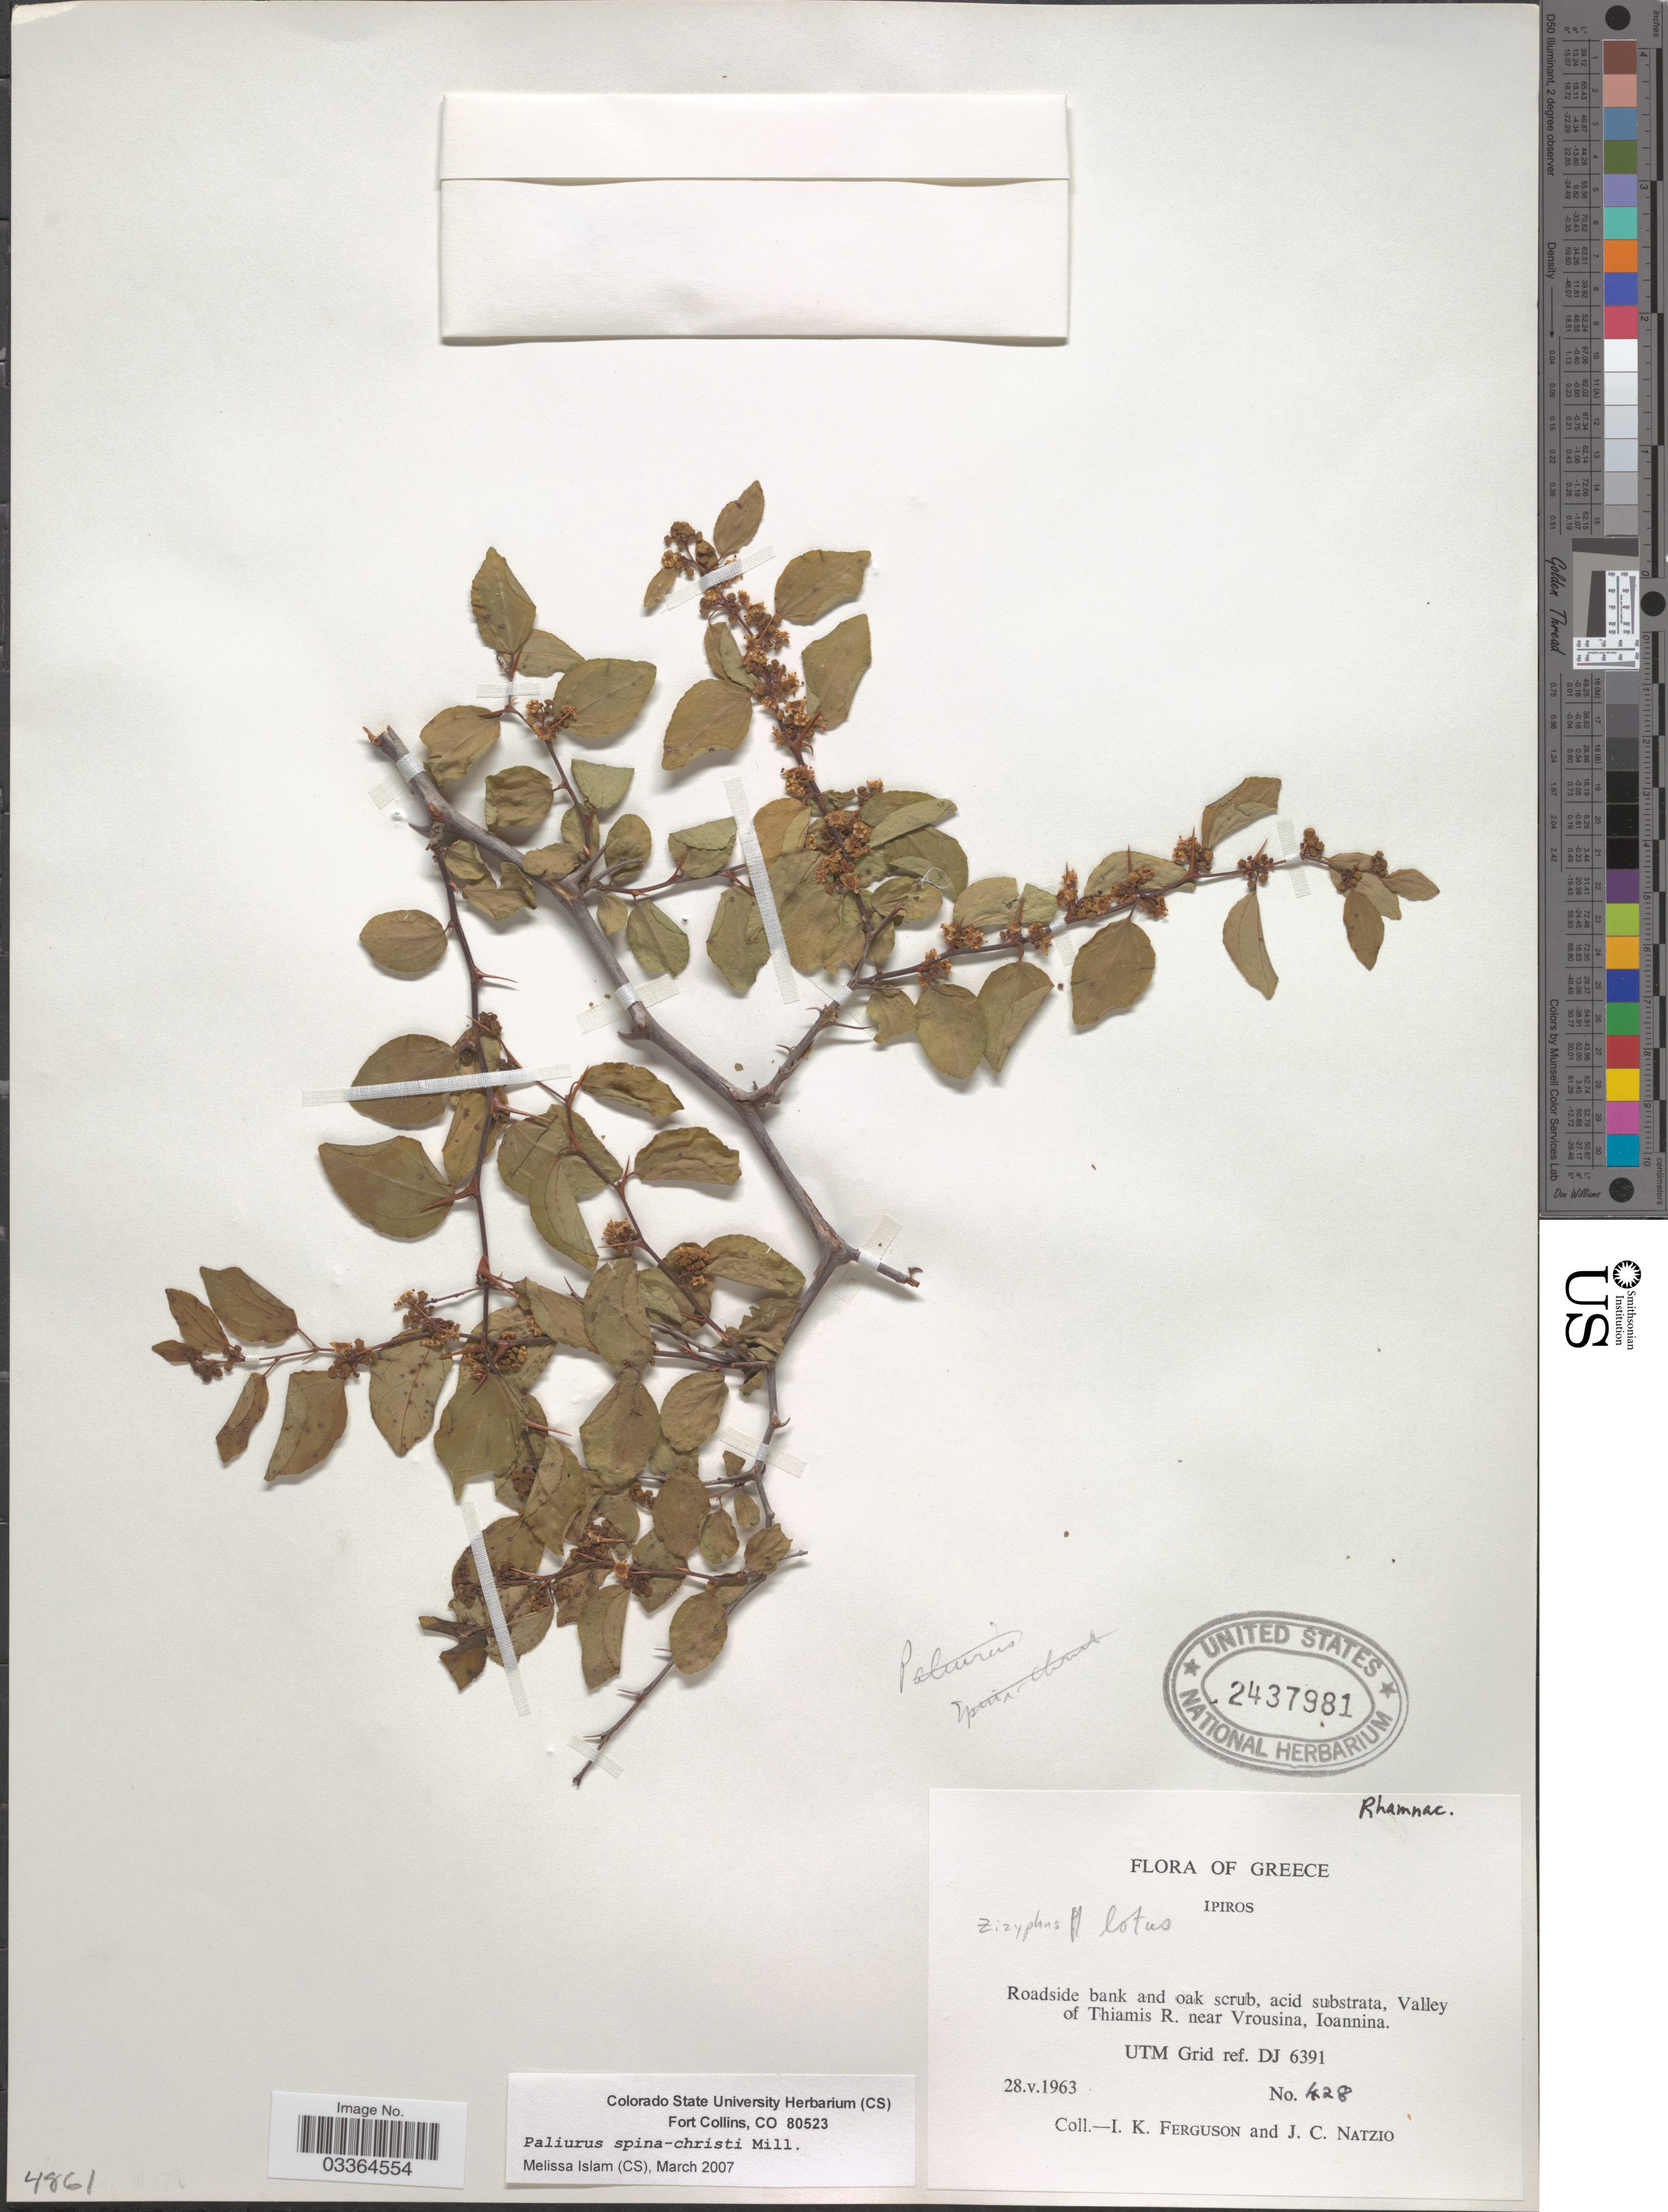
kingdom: Plantae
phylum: Tracheophyta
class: Magnoliopsida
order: Rosales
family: Rhamnaceae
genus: Ziziphus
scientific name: Ziziphus spina-christi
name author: (L.) Willd.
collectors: I. K. Ferguson & J. Natzio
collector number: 428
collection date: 1963-05-28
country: Greece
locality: Ipiros. Valley of Thiamis R. near Vrousina, Ioannina. UTM Grid ref. DJ 6391.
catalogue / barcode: US 2437981